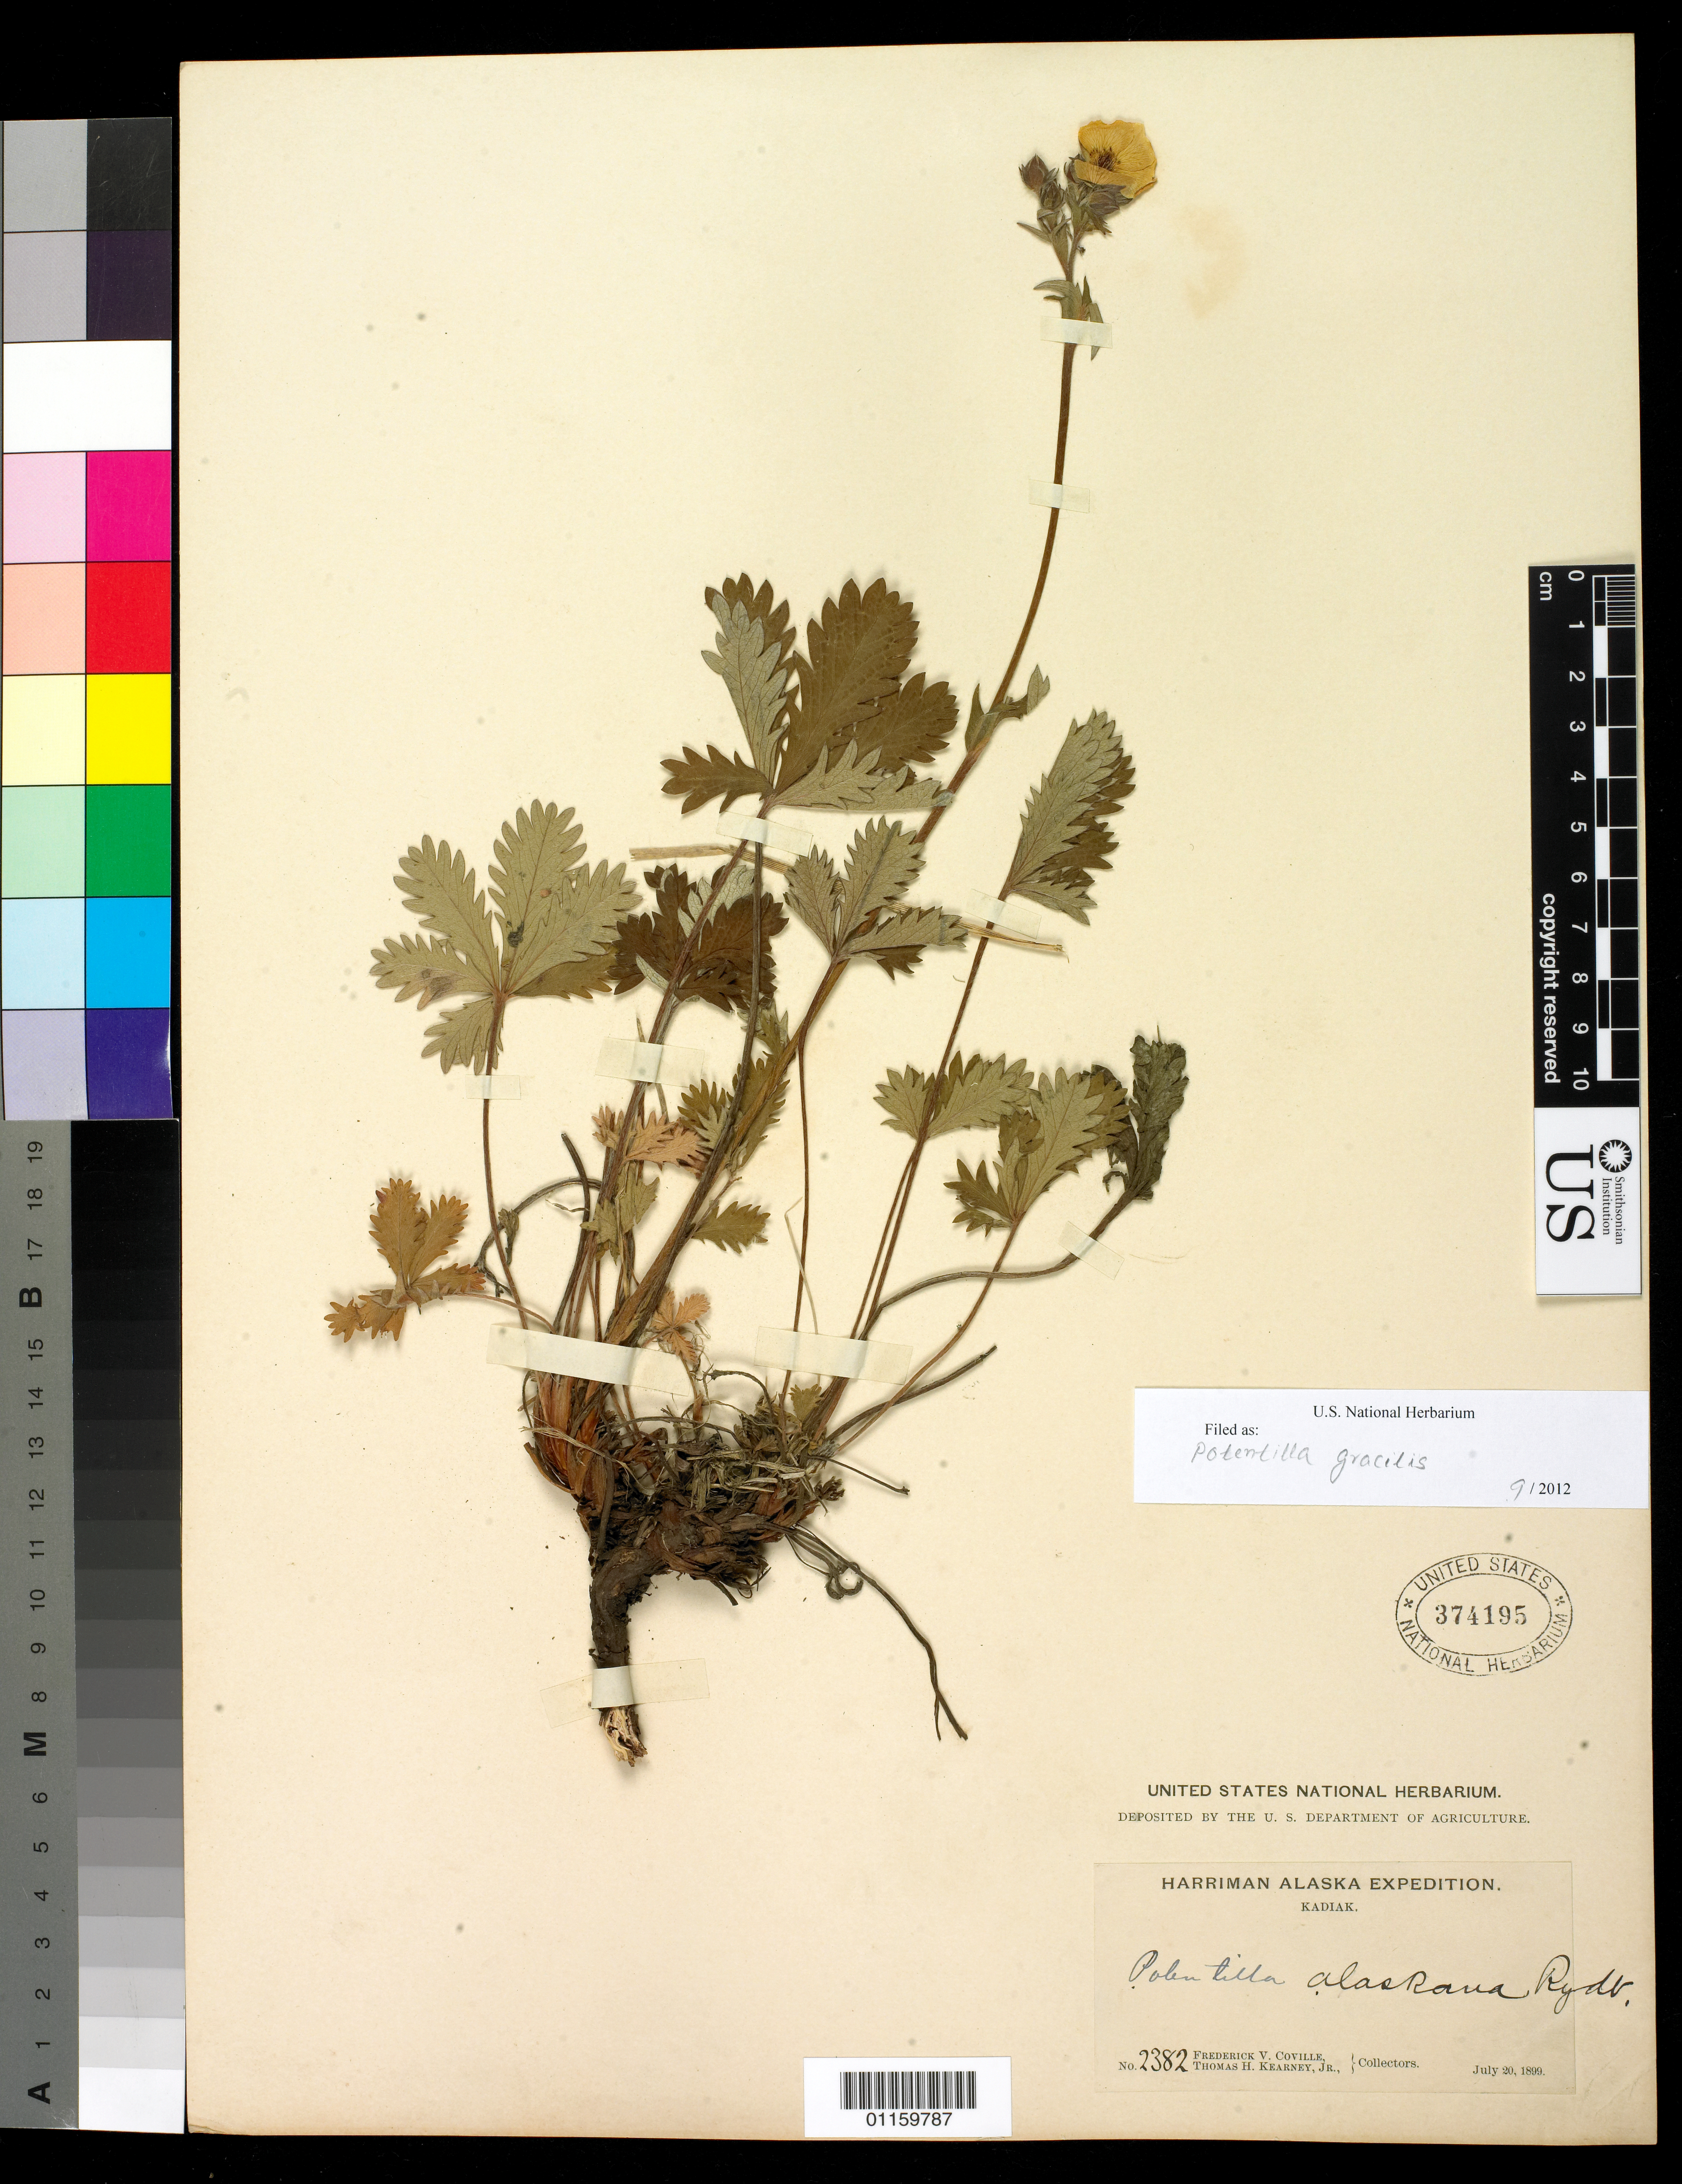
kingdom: Plantae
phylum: Tracheophyta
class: Magnoliopsida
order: Rosales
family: Rosaceae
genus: Potentilla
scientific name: Potentilla alaskana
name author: Rydb.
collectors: F. V. Coville & T. H. Kearney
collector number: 2382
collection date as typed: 20 Jul 1899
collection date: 1899-07-20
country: United States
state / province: Alaska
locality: Kadiak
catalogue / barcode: US 374195